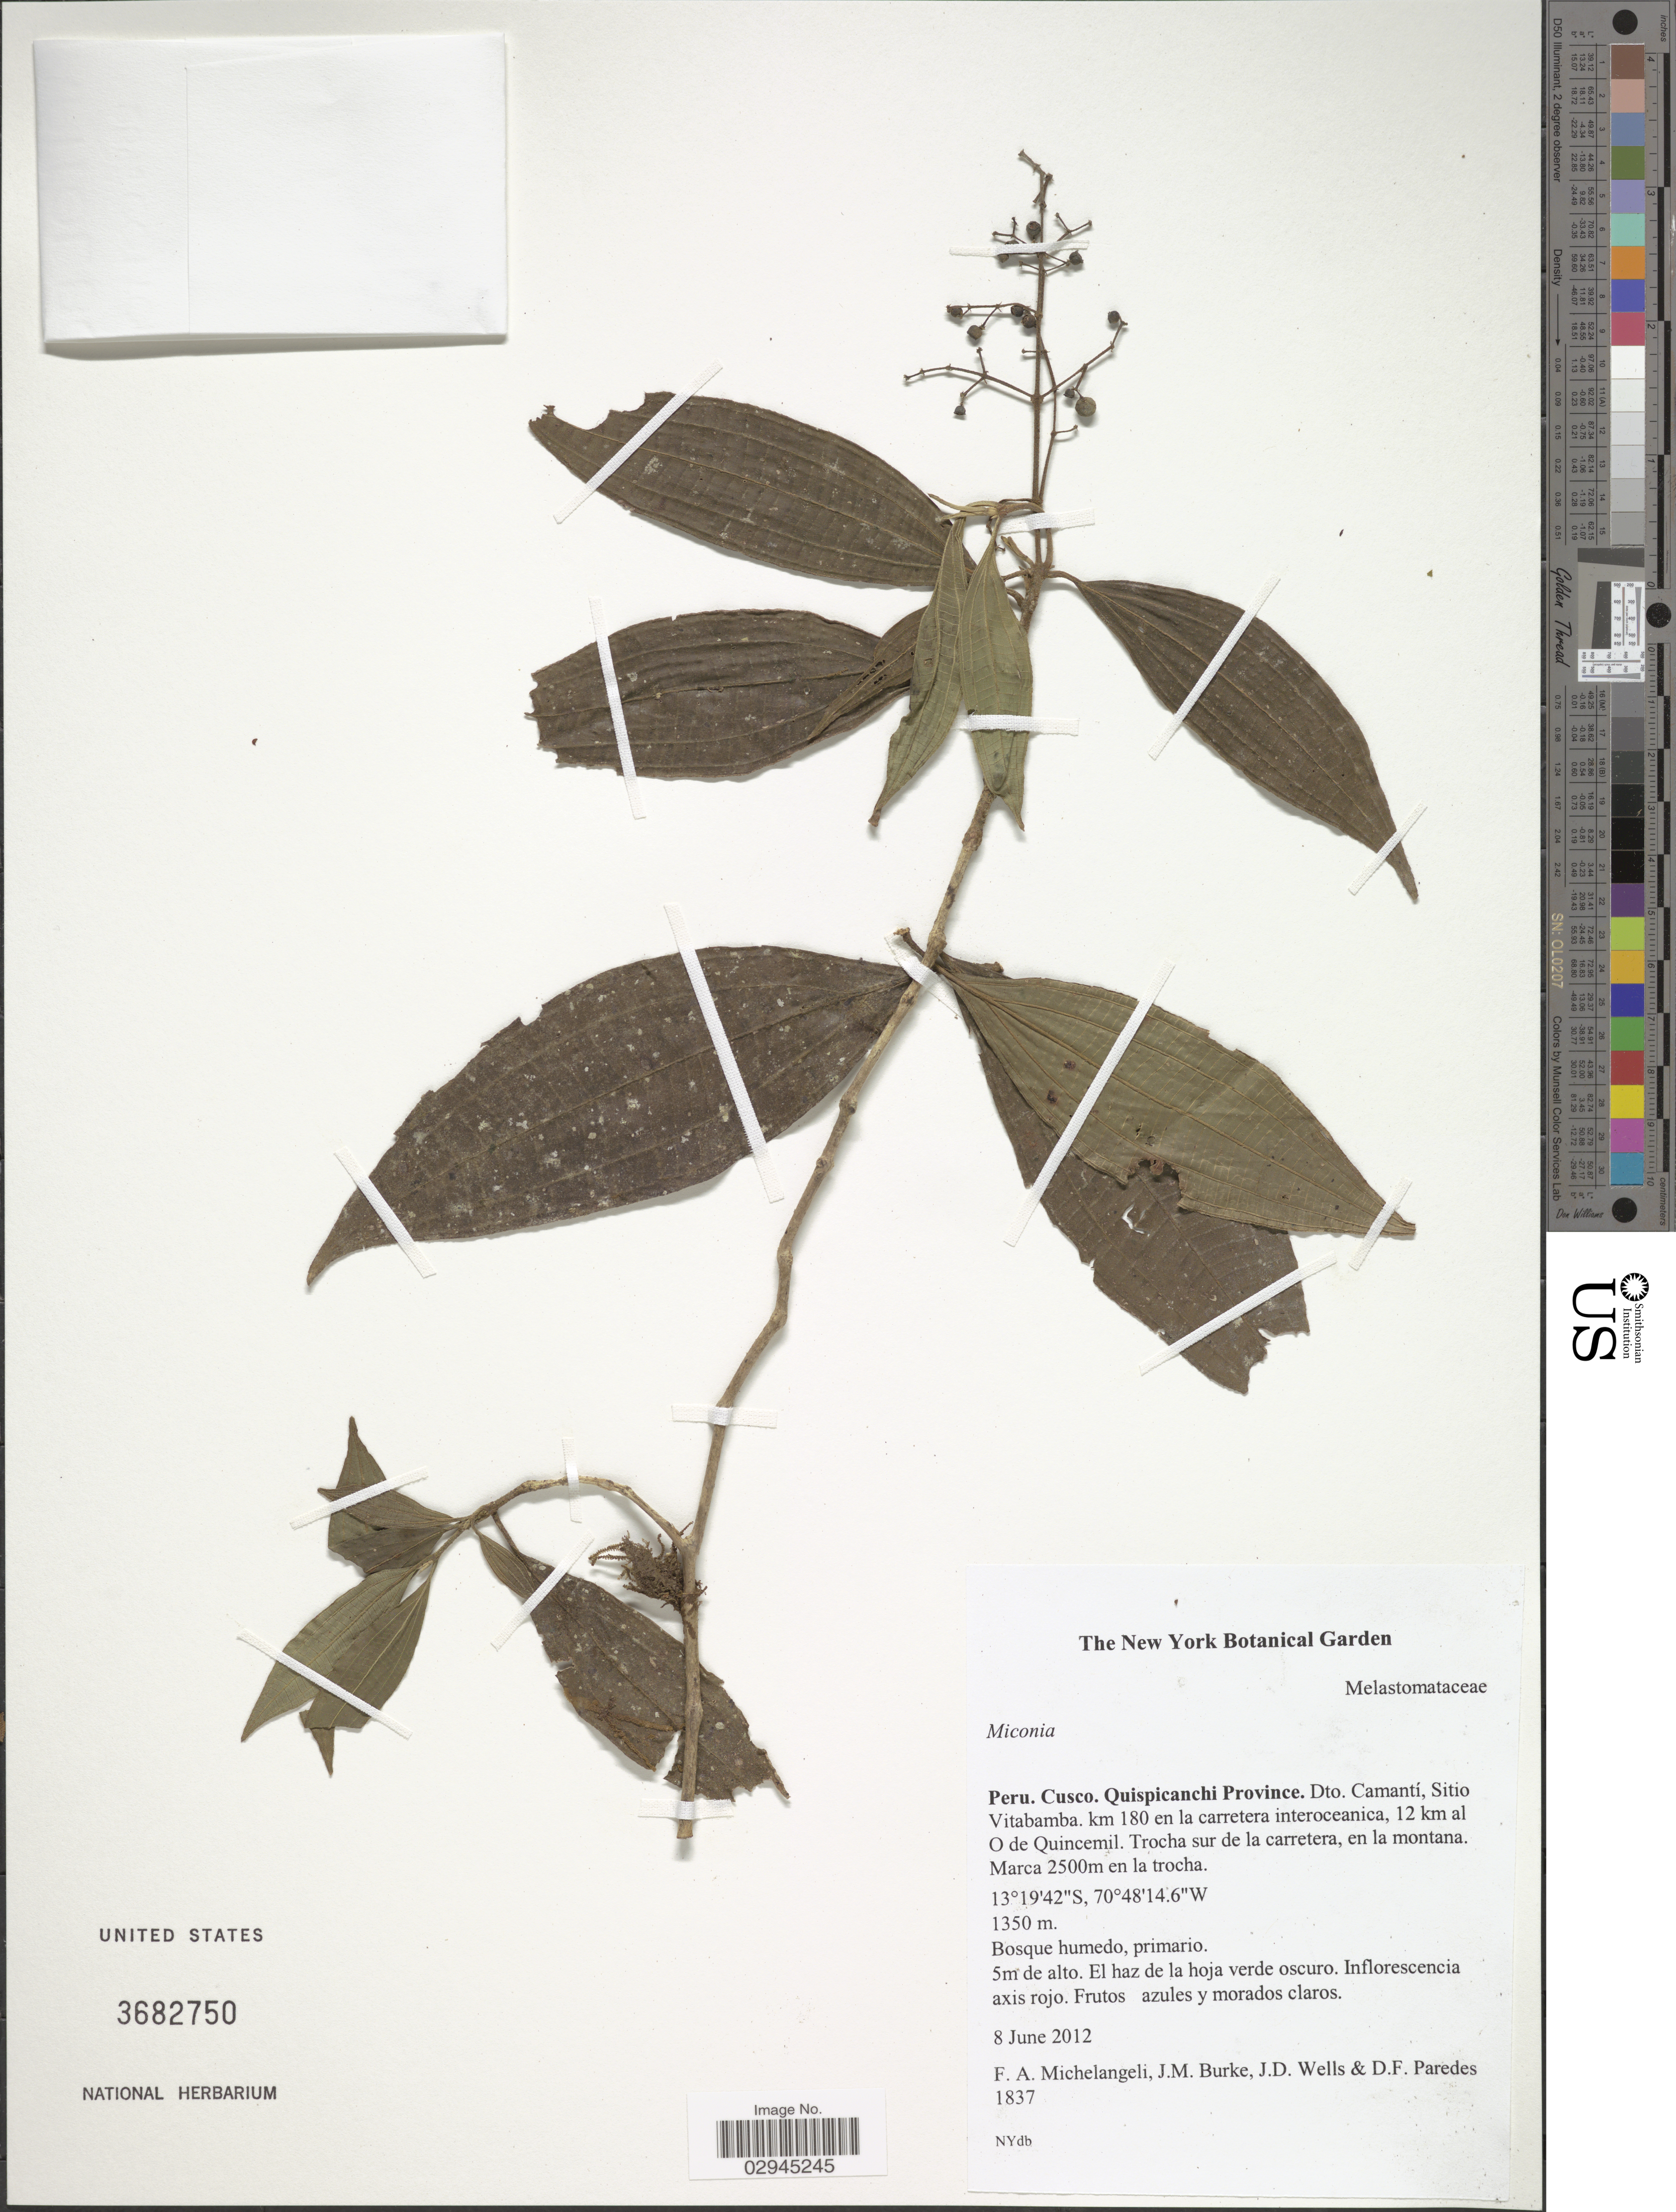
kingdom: Plantae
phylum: Tracheophyta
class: Magnoliopsida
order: Myrtales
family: Melastomataceae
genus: Miconia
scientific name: Miconia sp.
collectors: F. A. Michelangeli, Jac. M. Burke, J. Wells & D. Paredes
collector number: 1837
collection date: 2012-06-08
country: Peru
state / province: Cusco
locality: Quispicanchi Province. Dto. Camantí, Sitio Vitabamba. km 180 en la carretera interoceanica, 12 km al O de Quincemil. Trocha sur de la carretera, en la montana. Marca 2500m en la trocha.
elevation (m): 1350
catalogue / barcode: US 3682750